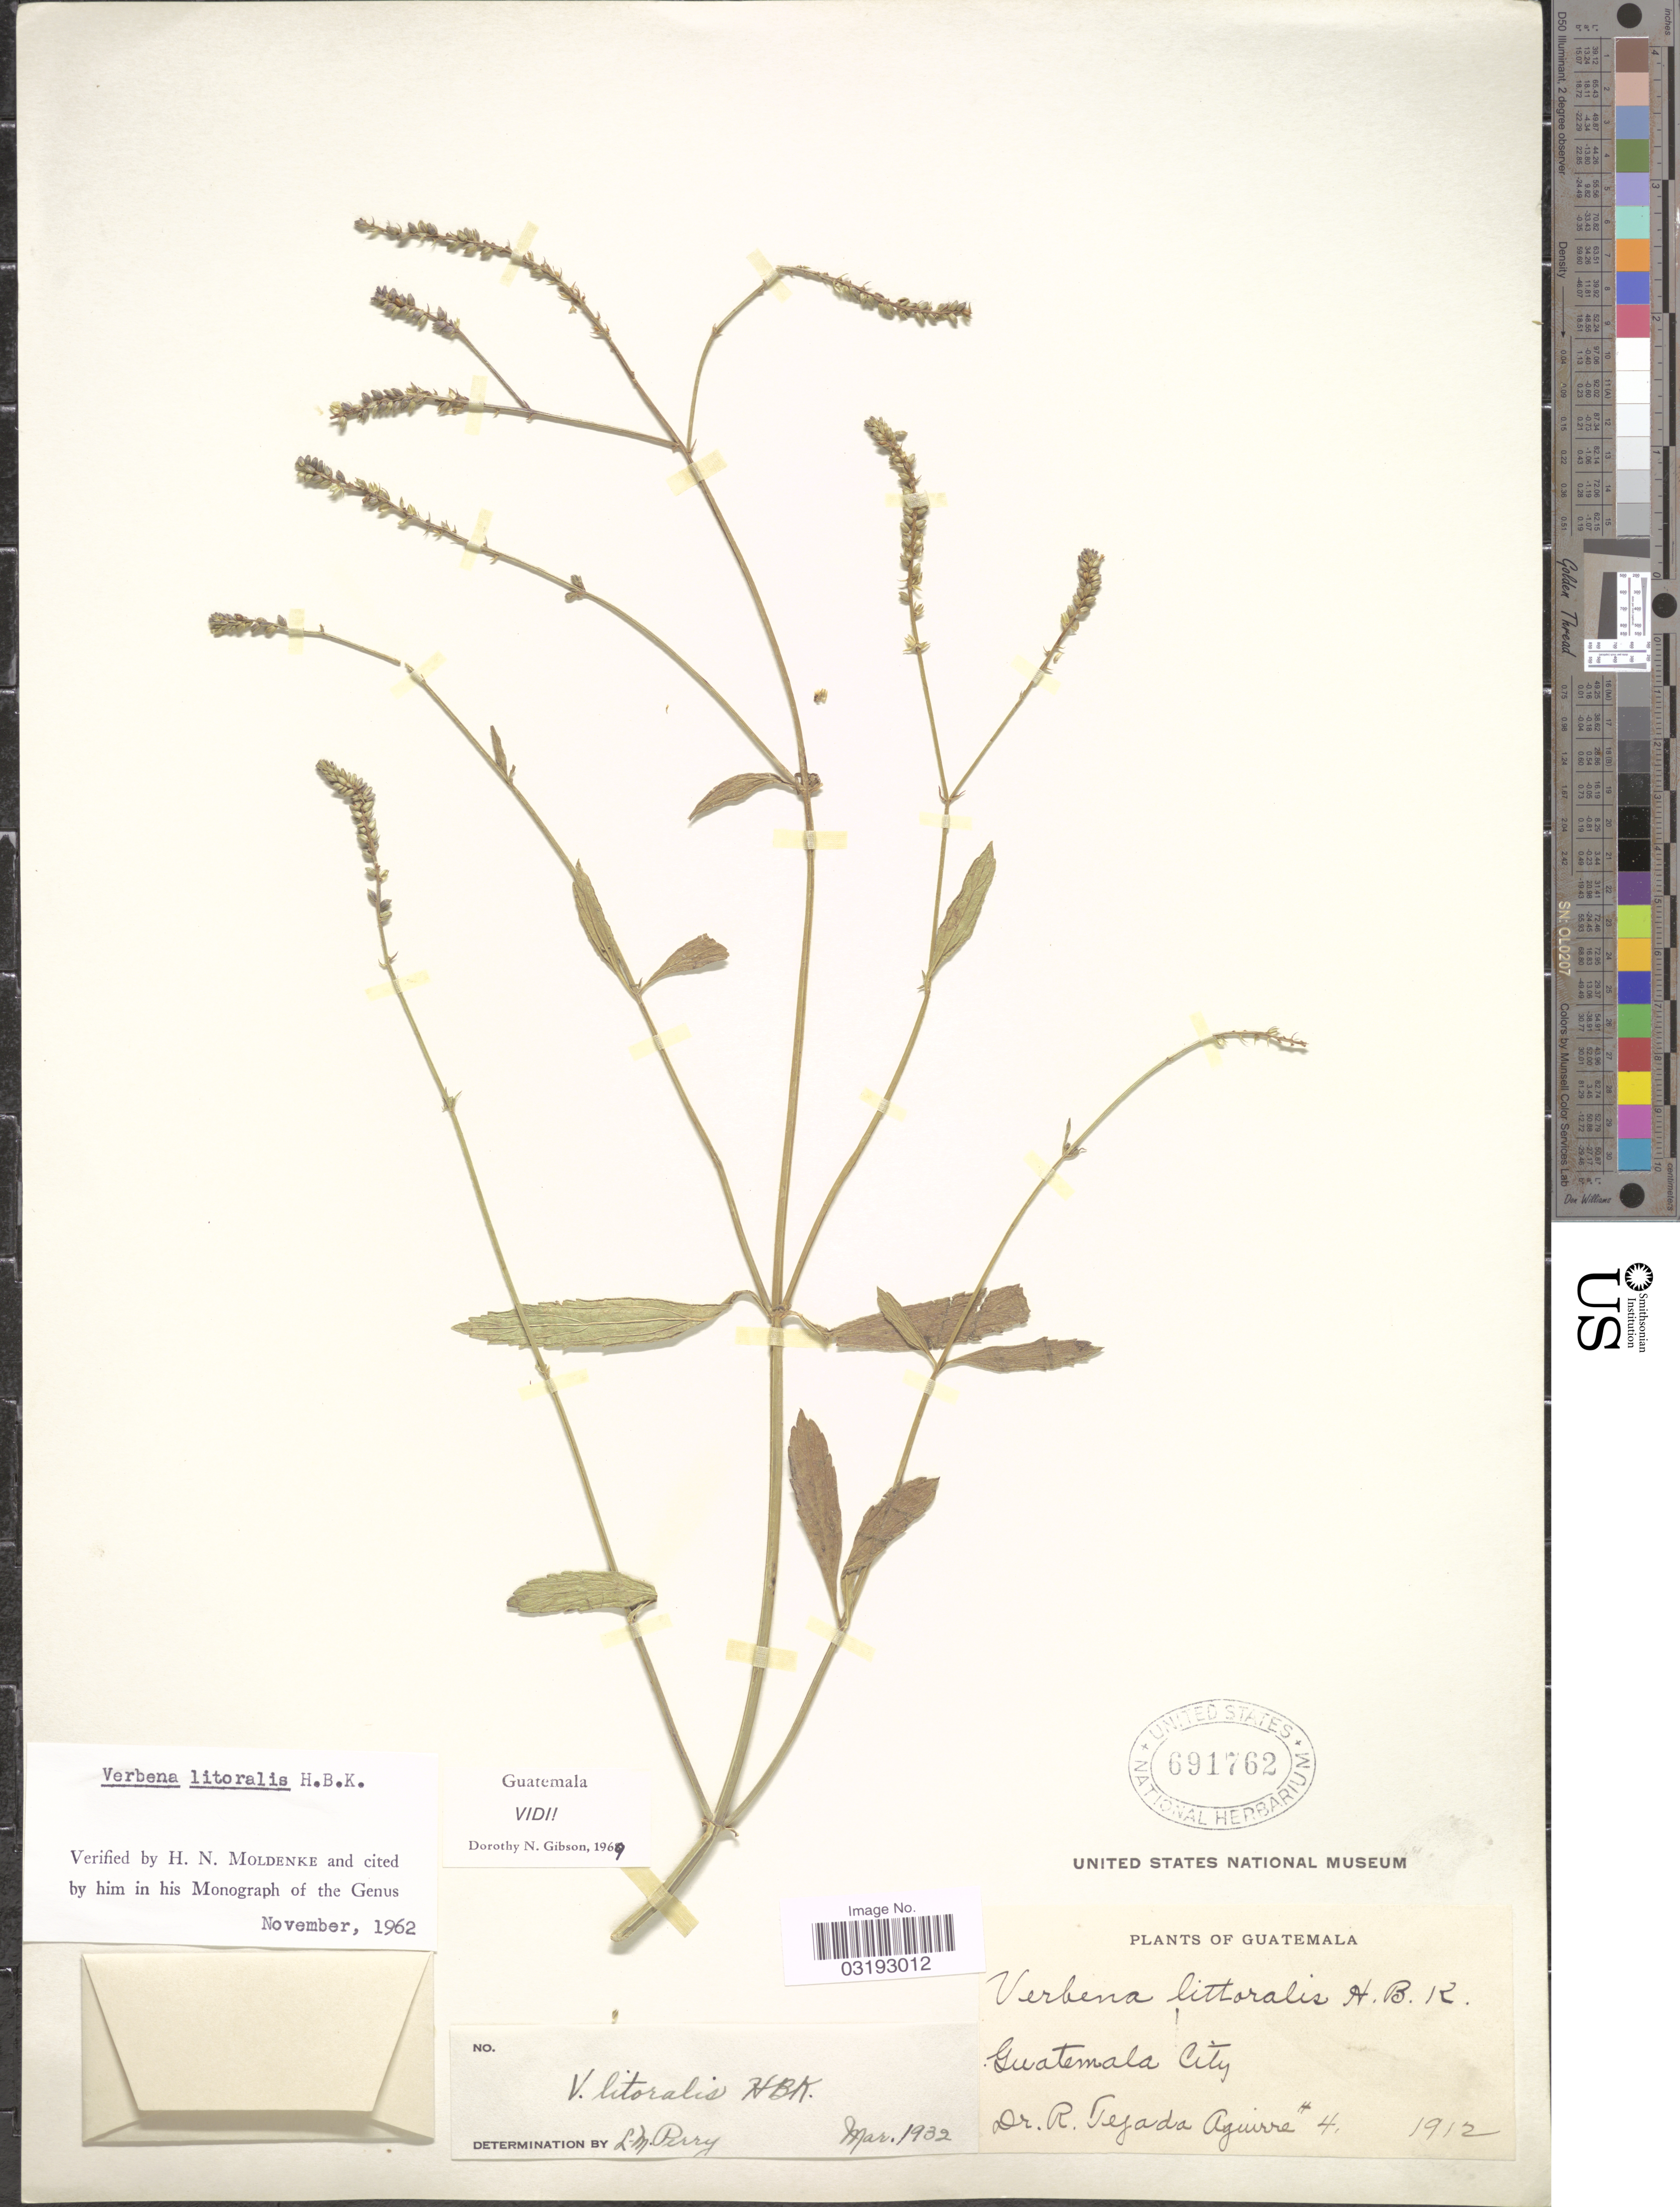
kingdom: Plantae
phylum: Tracheophyta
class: Magnoliopsida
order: Lamiales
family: Verbenaceae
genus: Verbena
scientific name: Verbena litoralis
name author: Kunth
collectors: R. Aguirre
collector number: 4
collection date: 1912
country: Guatemala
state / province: Guatemala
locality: Guatemala City.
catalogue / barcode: US 691762